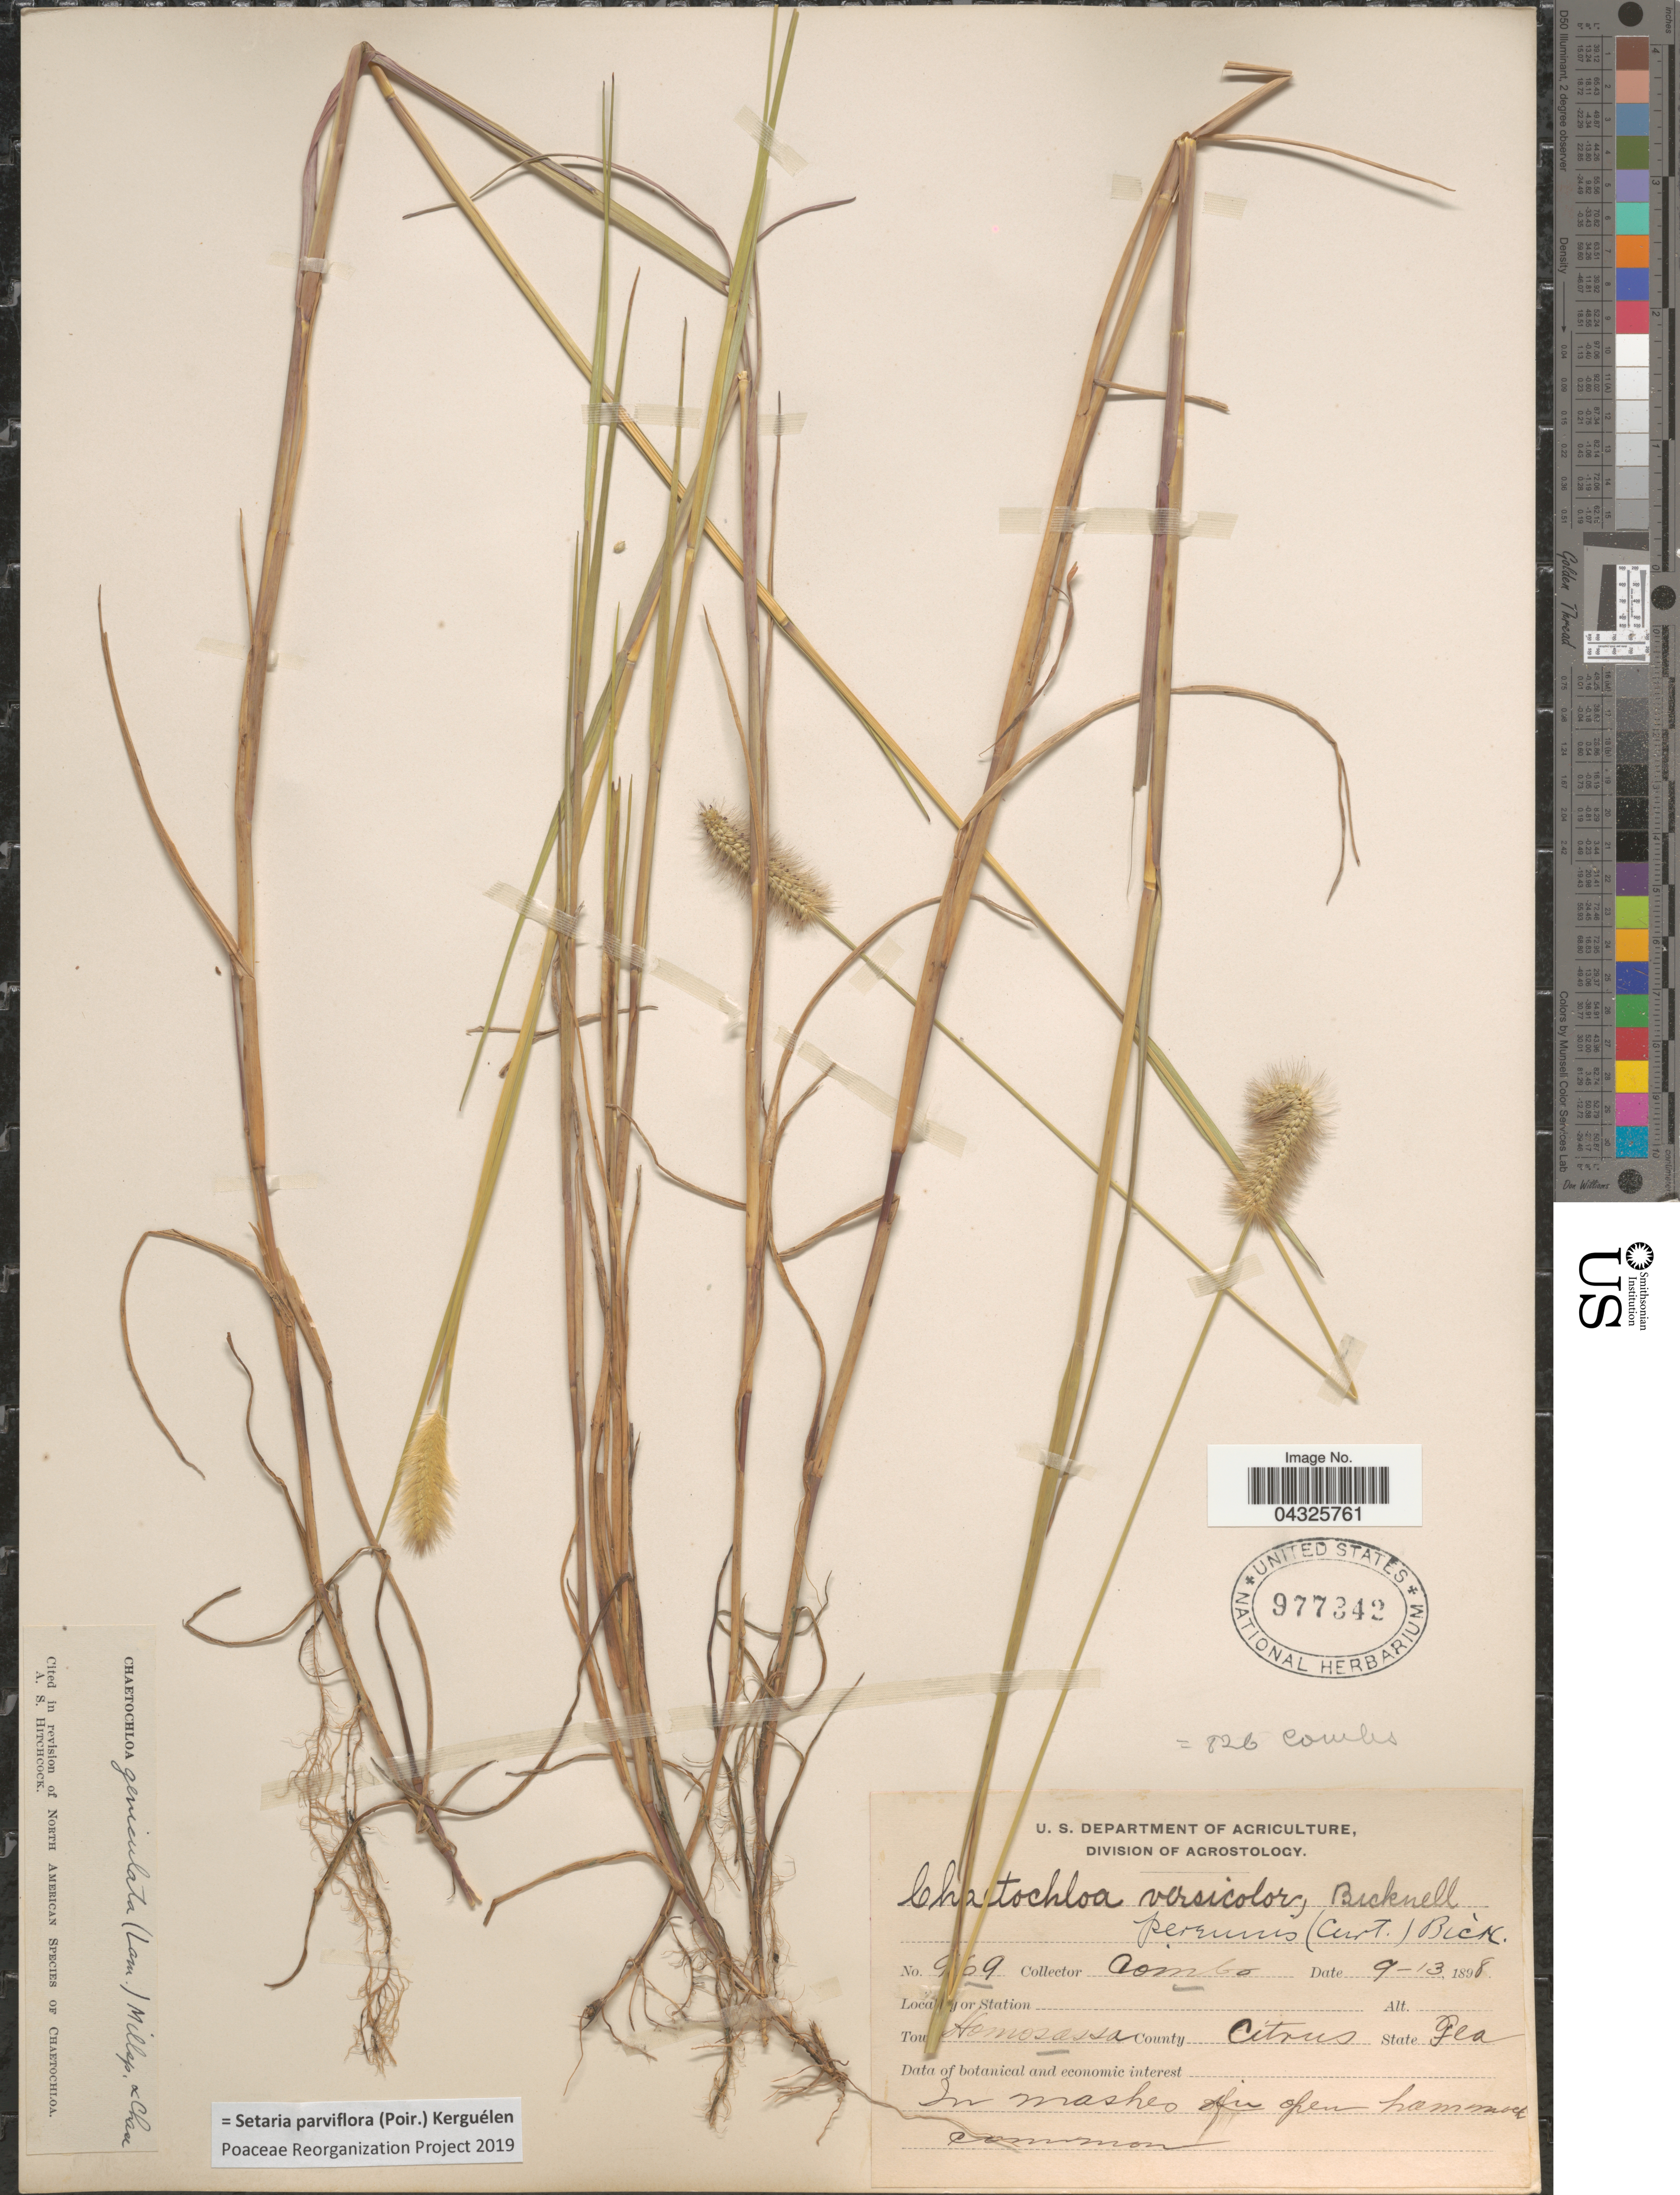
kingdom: Plantae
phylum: Tracheophyta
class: Liliopsida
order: Poales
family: Poaceae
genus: Setaria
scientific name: Setaria parviflora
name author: (Poir.) Kerguélen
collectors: -. Combs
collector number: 969*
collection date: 1898-09-13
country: United States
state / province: Florida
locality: Town Homosassa. County Citrus.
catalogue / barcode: US 977342